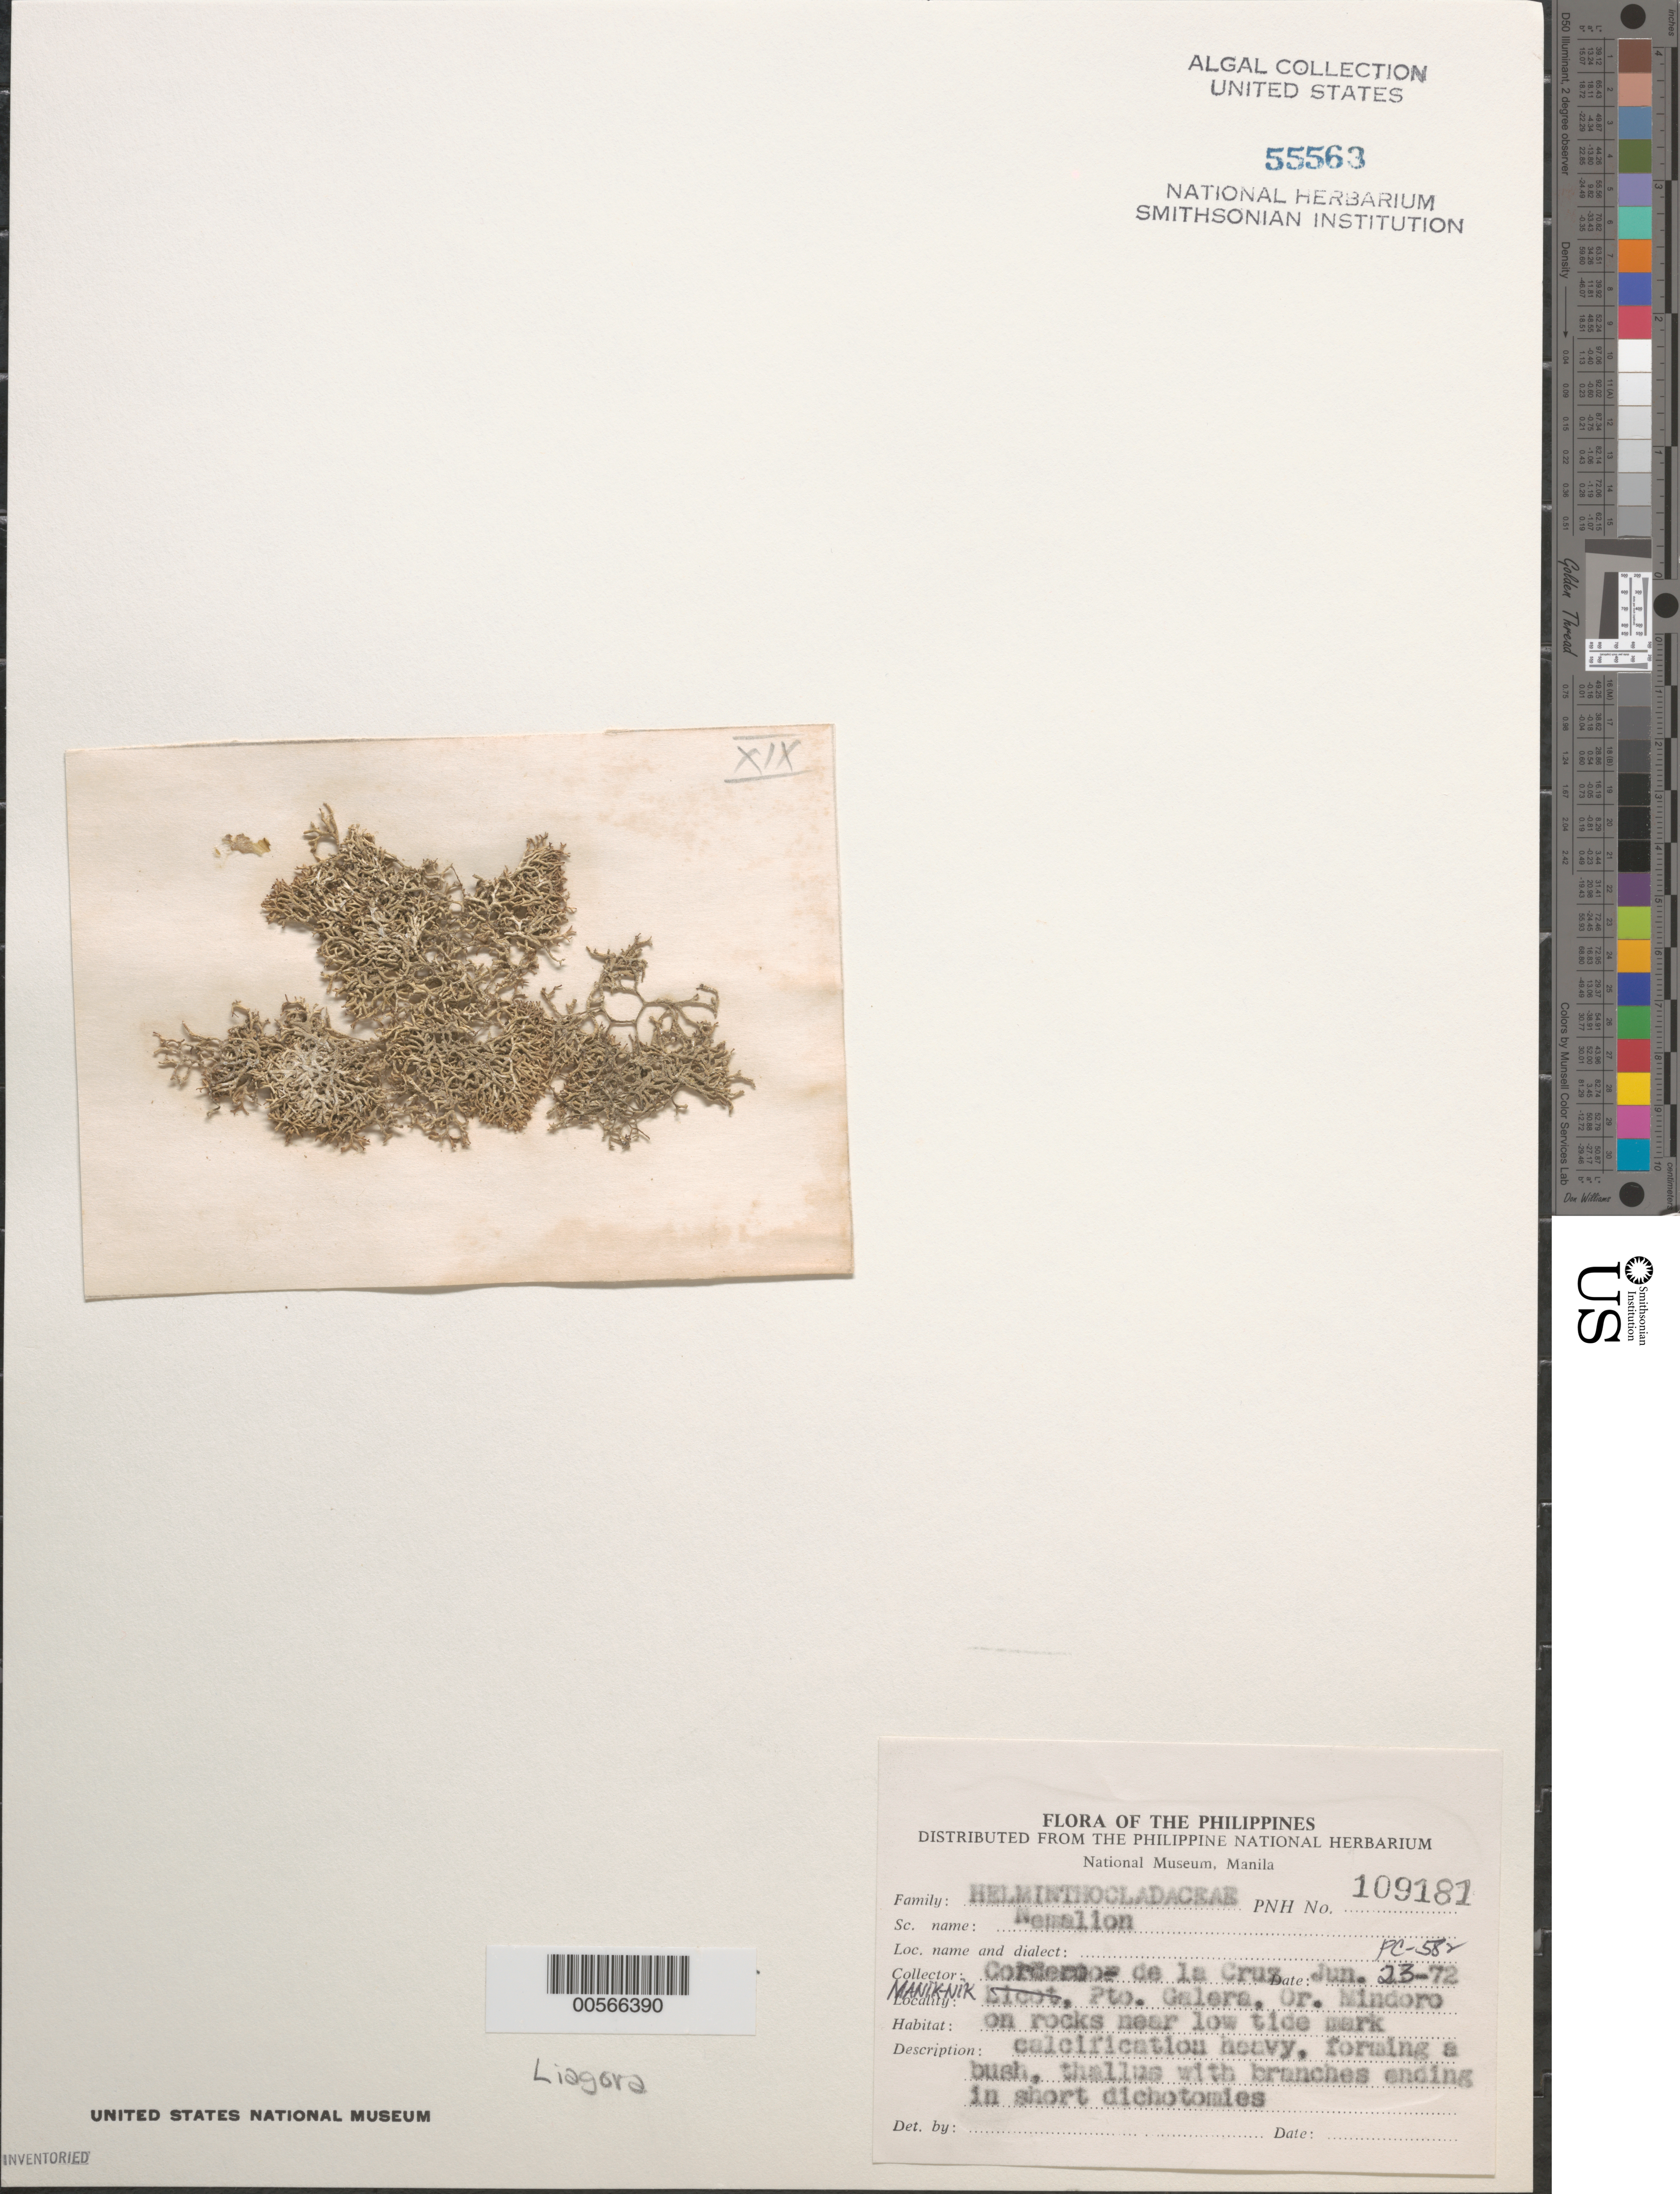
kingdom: Plantae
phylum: Rhodophyta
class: Florideophyceae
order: Nemaliales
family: Liagoraceae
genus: Liagora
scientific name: Liagora sp.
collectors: P. A. Cordero & F. de la Cruz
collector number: PC-582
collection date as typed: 23 Jun 1972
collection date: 1972-06-23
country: Philippines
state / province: Mimaropa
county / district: Mindoro Oriental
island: Mindoro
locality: Manik-Nik, Puerto Galera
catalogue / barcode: US 55563